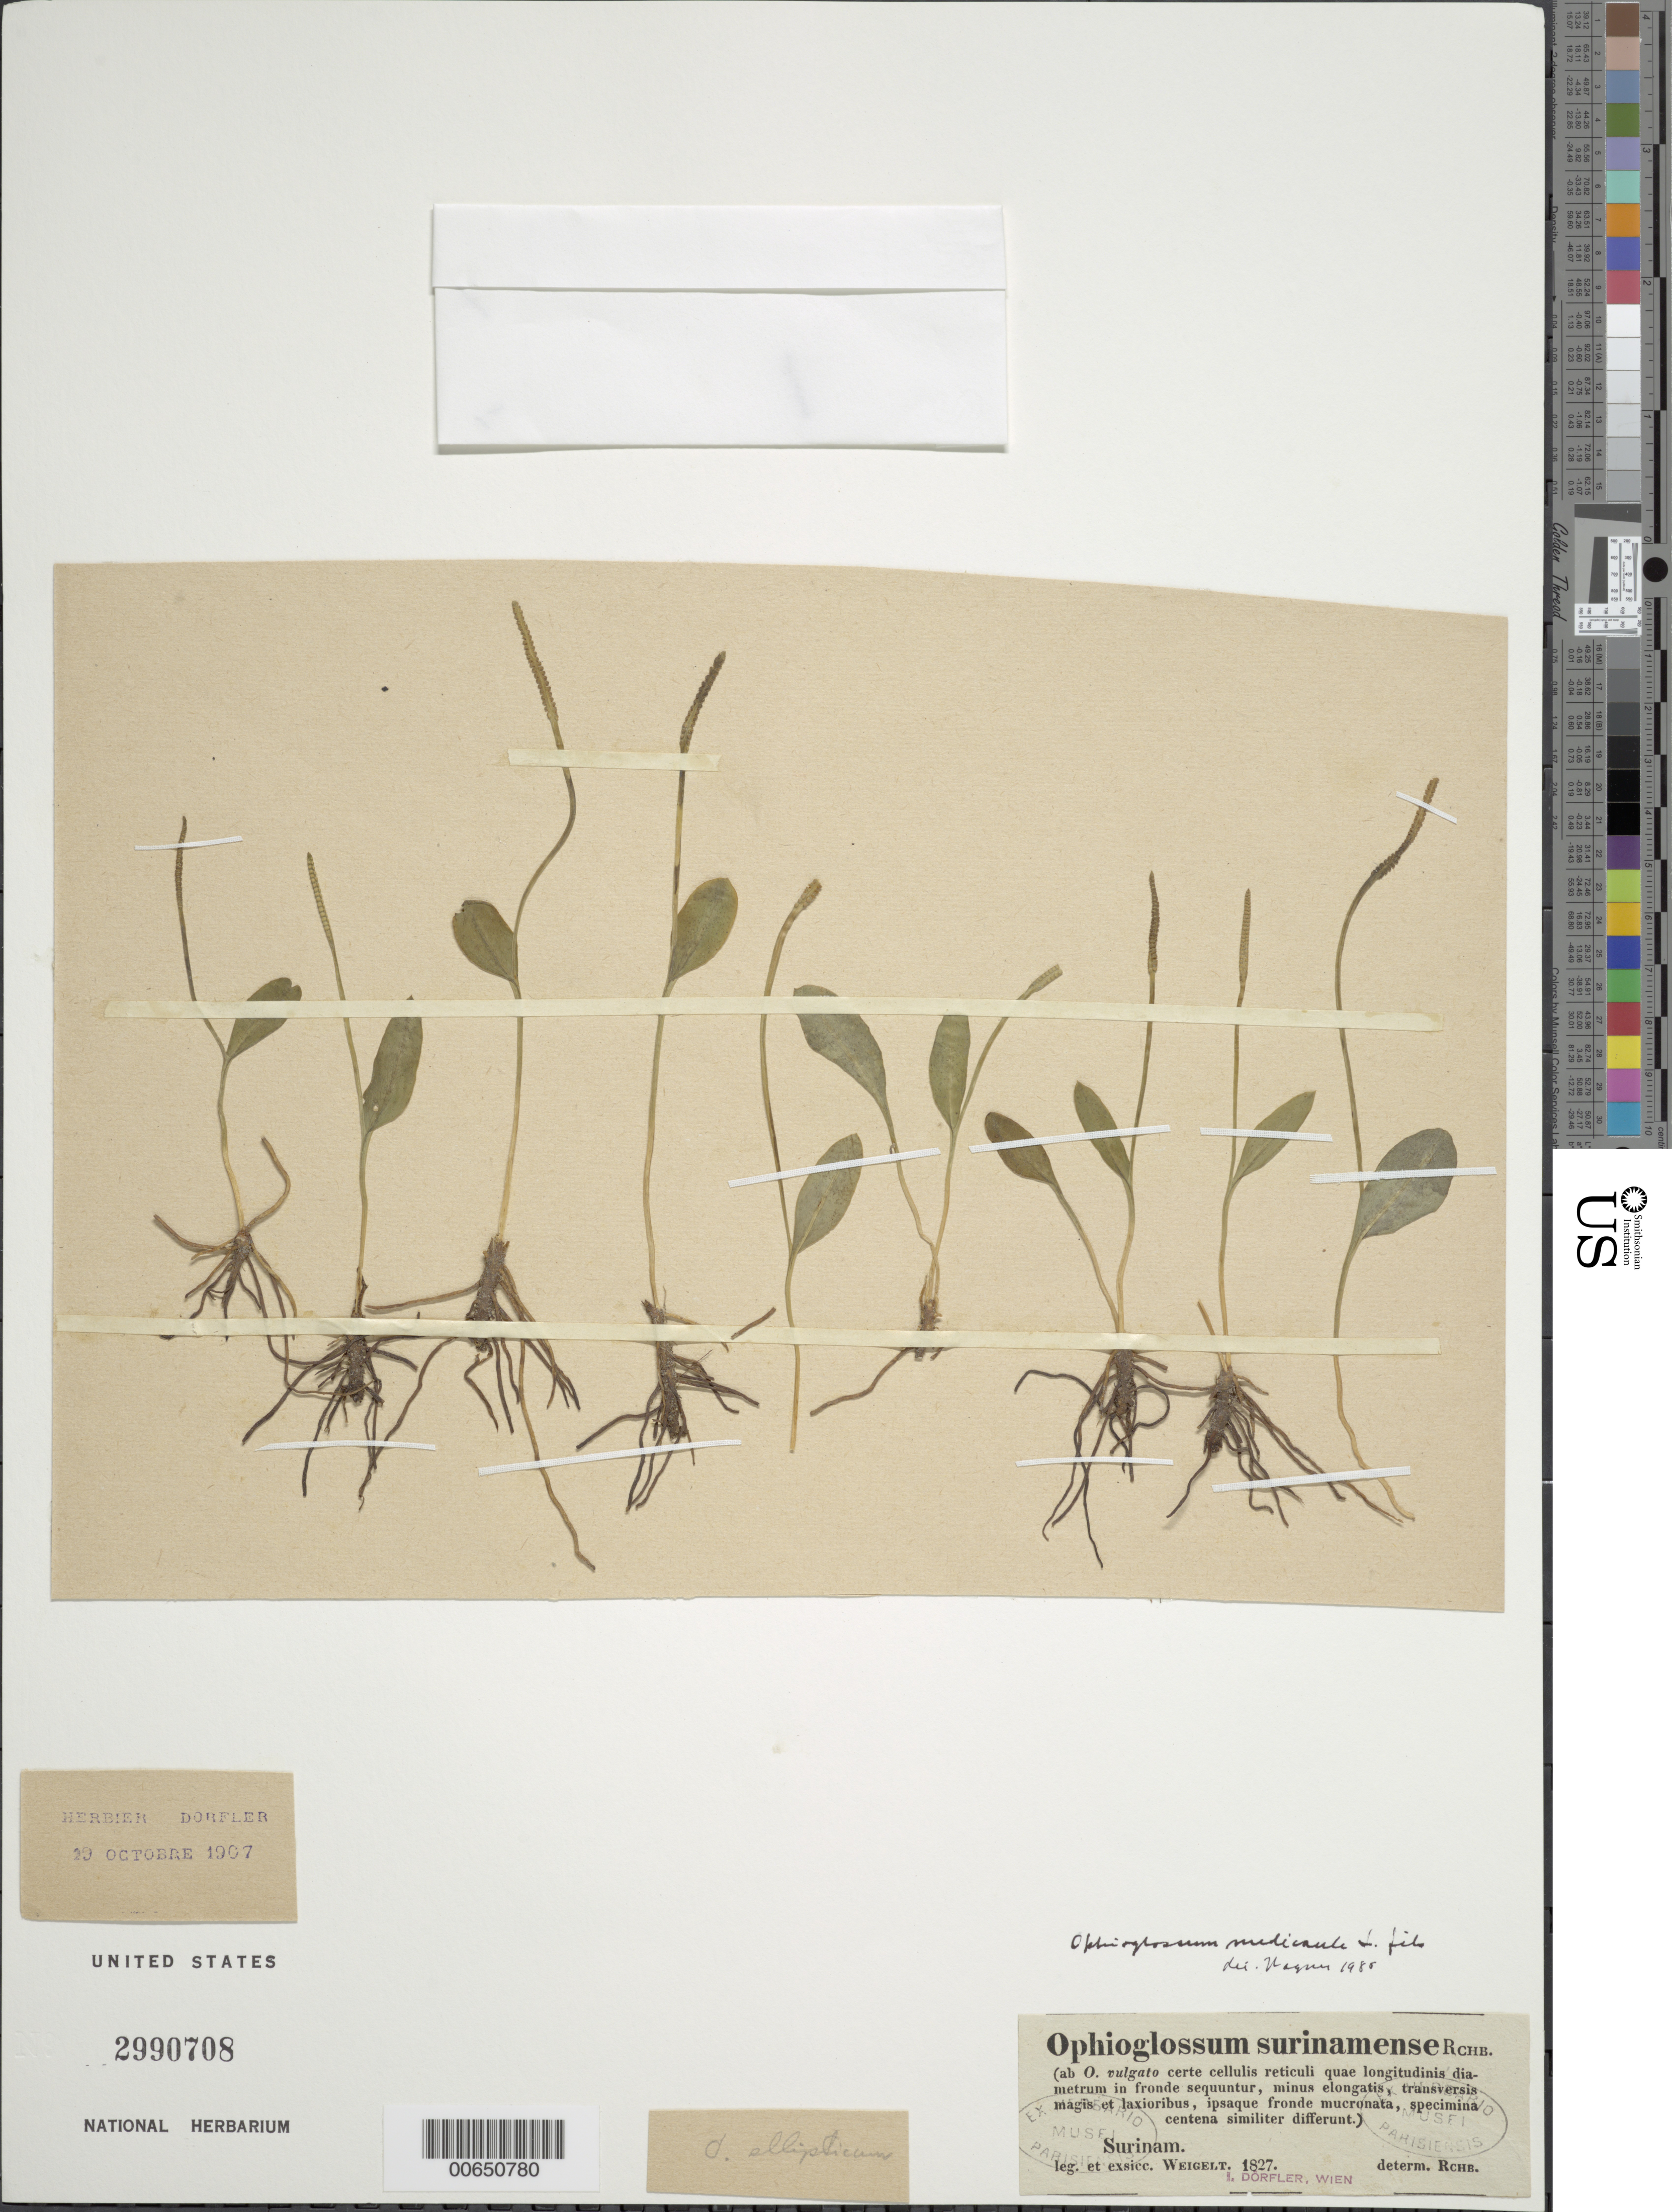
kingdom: Plantae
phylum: Tracheophyta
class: Polypodiopsida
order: Ophioglossales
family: Ophioglossaceae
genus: Ophioglossum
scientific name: Ophioglossum nudicaule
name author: L. f.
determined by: Wagner, W. H.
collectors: C. Weigelt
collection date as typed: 1827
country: Suriname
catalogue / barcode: US 2990708